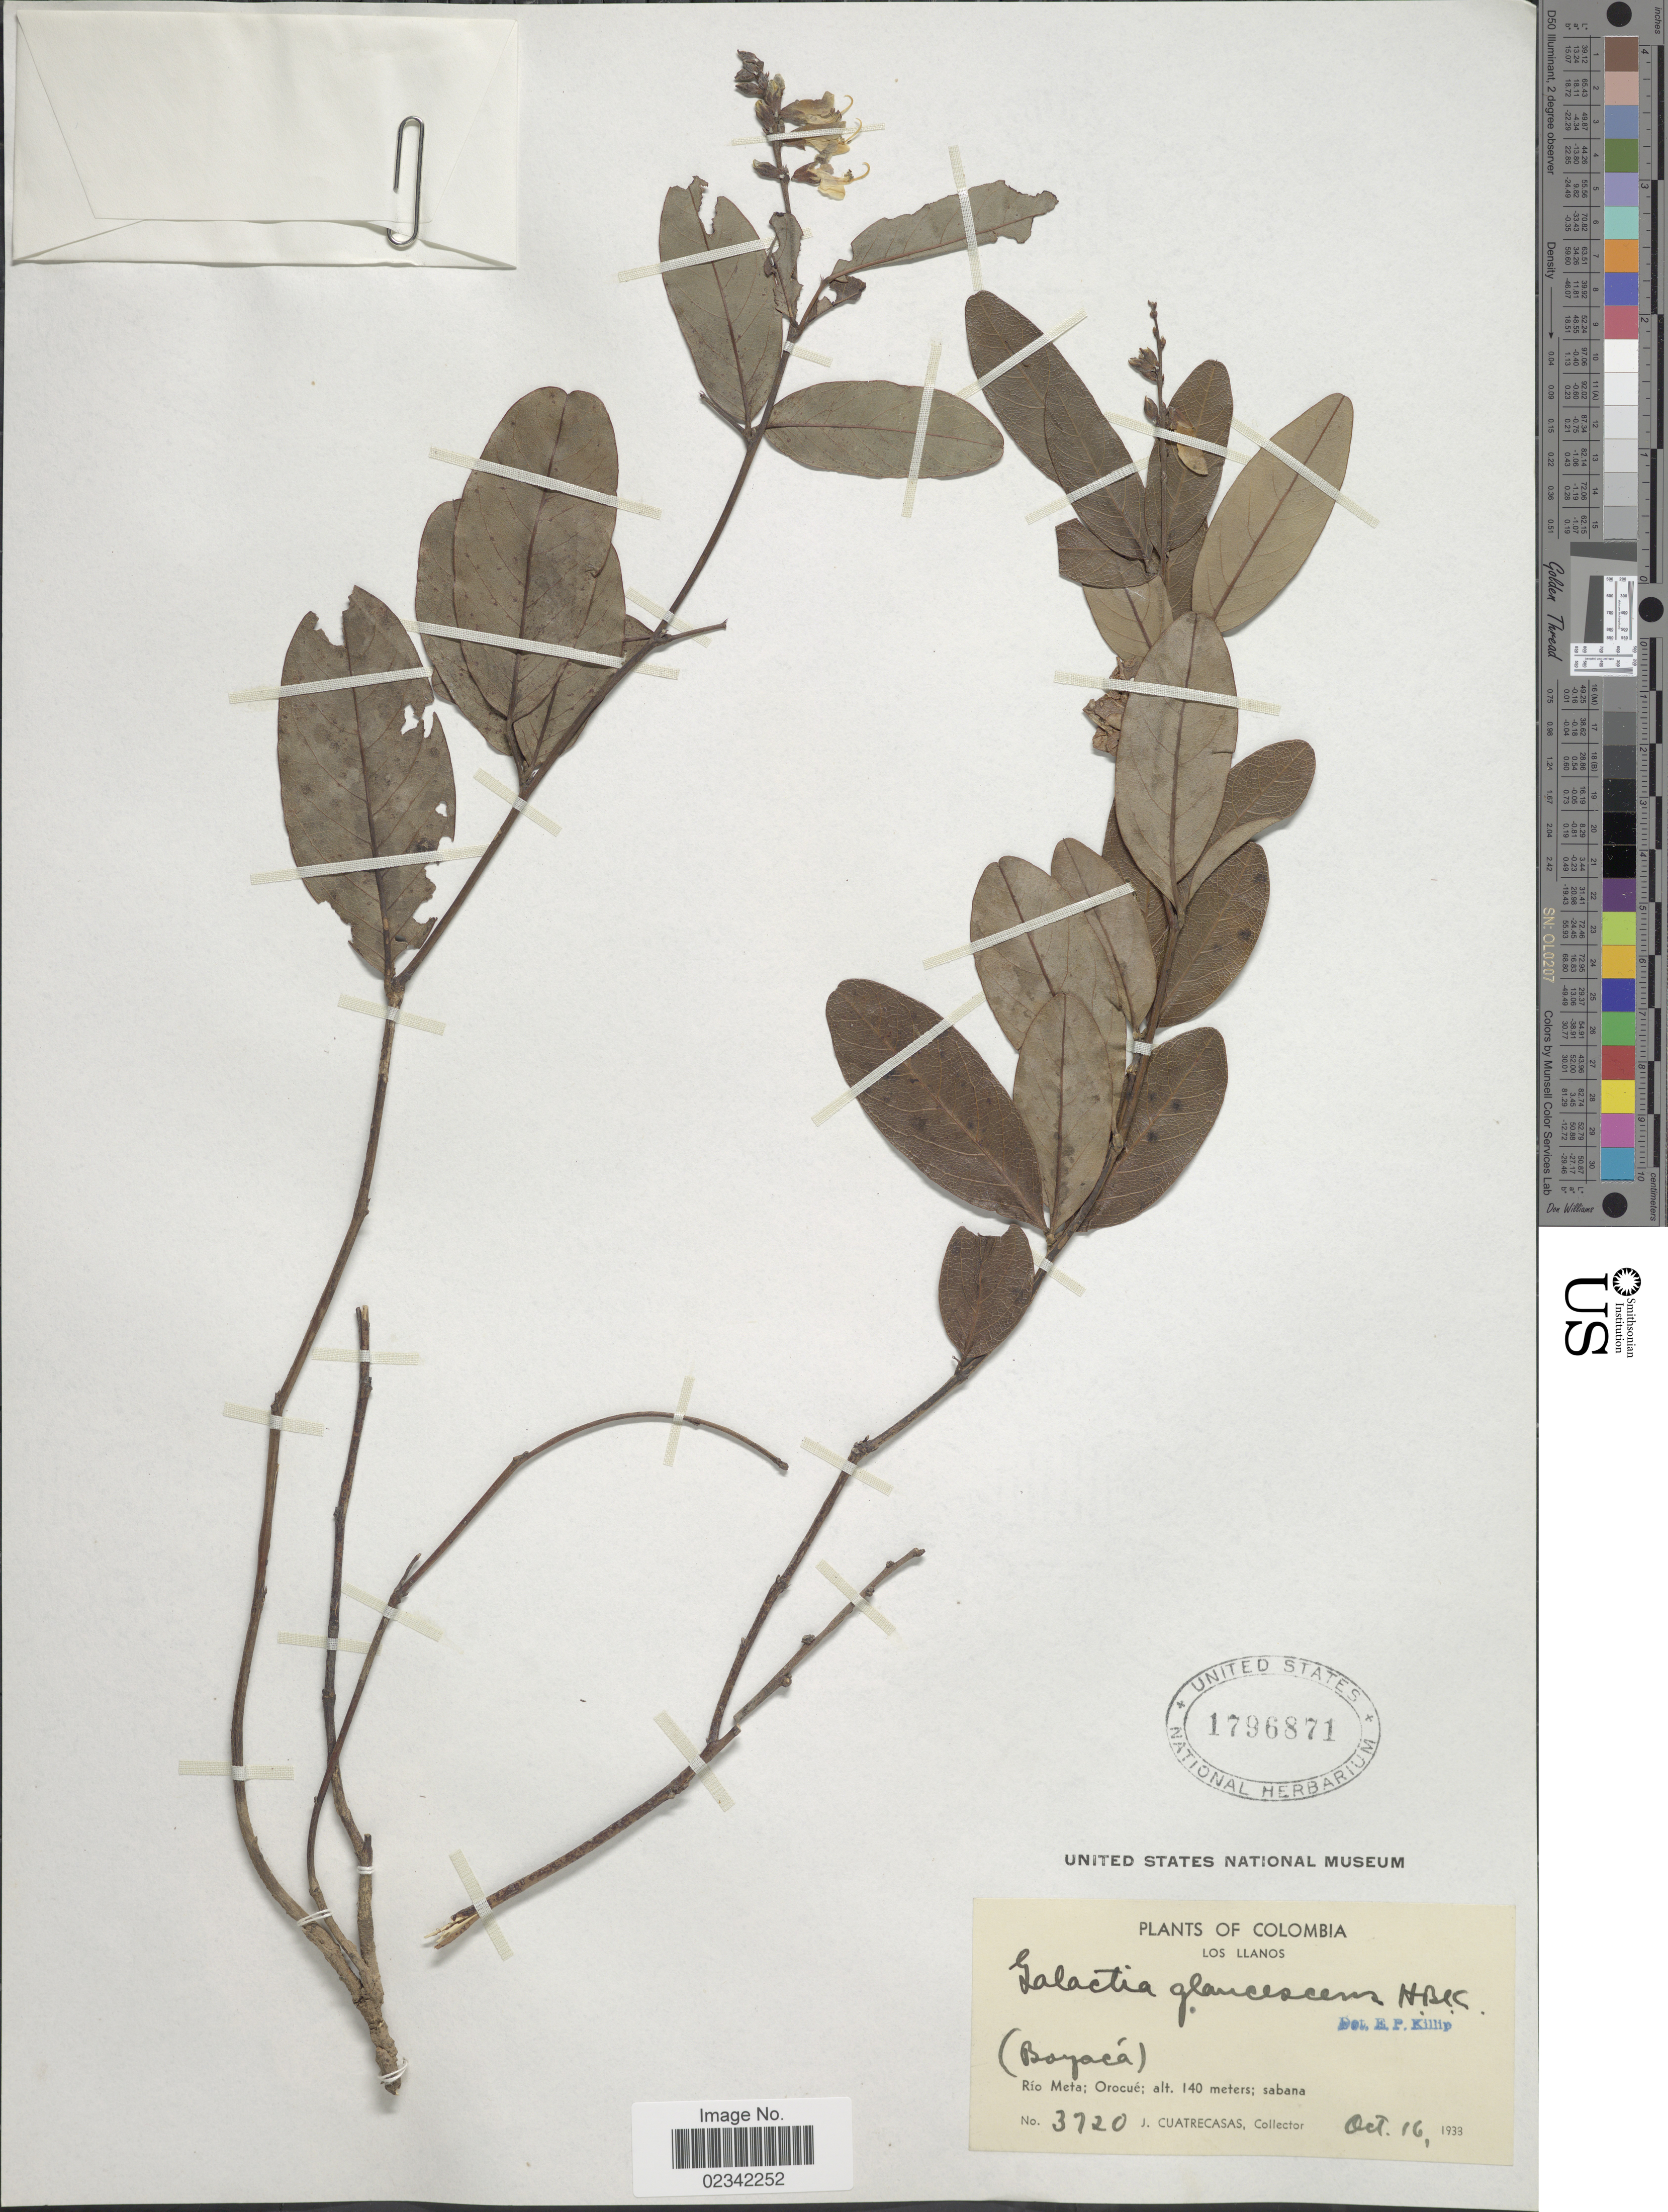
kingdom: Plantae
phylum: Tracheophyta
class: Magnoliopsida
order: Fabales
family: Fabaceae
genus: Galactia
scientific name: Galactia glaucescens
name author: Kunth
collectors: J. Cuatrecasas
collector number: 3720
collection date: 1933-10-16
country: Colombia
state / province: Boyacá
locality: Rio Meta; Orocue; sabana, los llanos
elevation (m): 140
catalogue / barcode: US 1796871